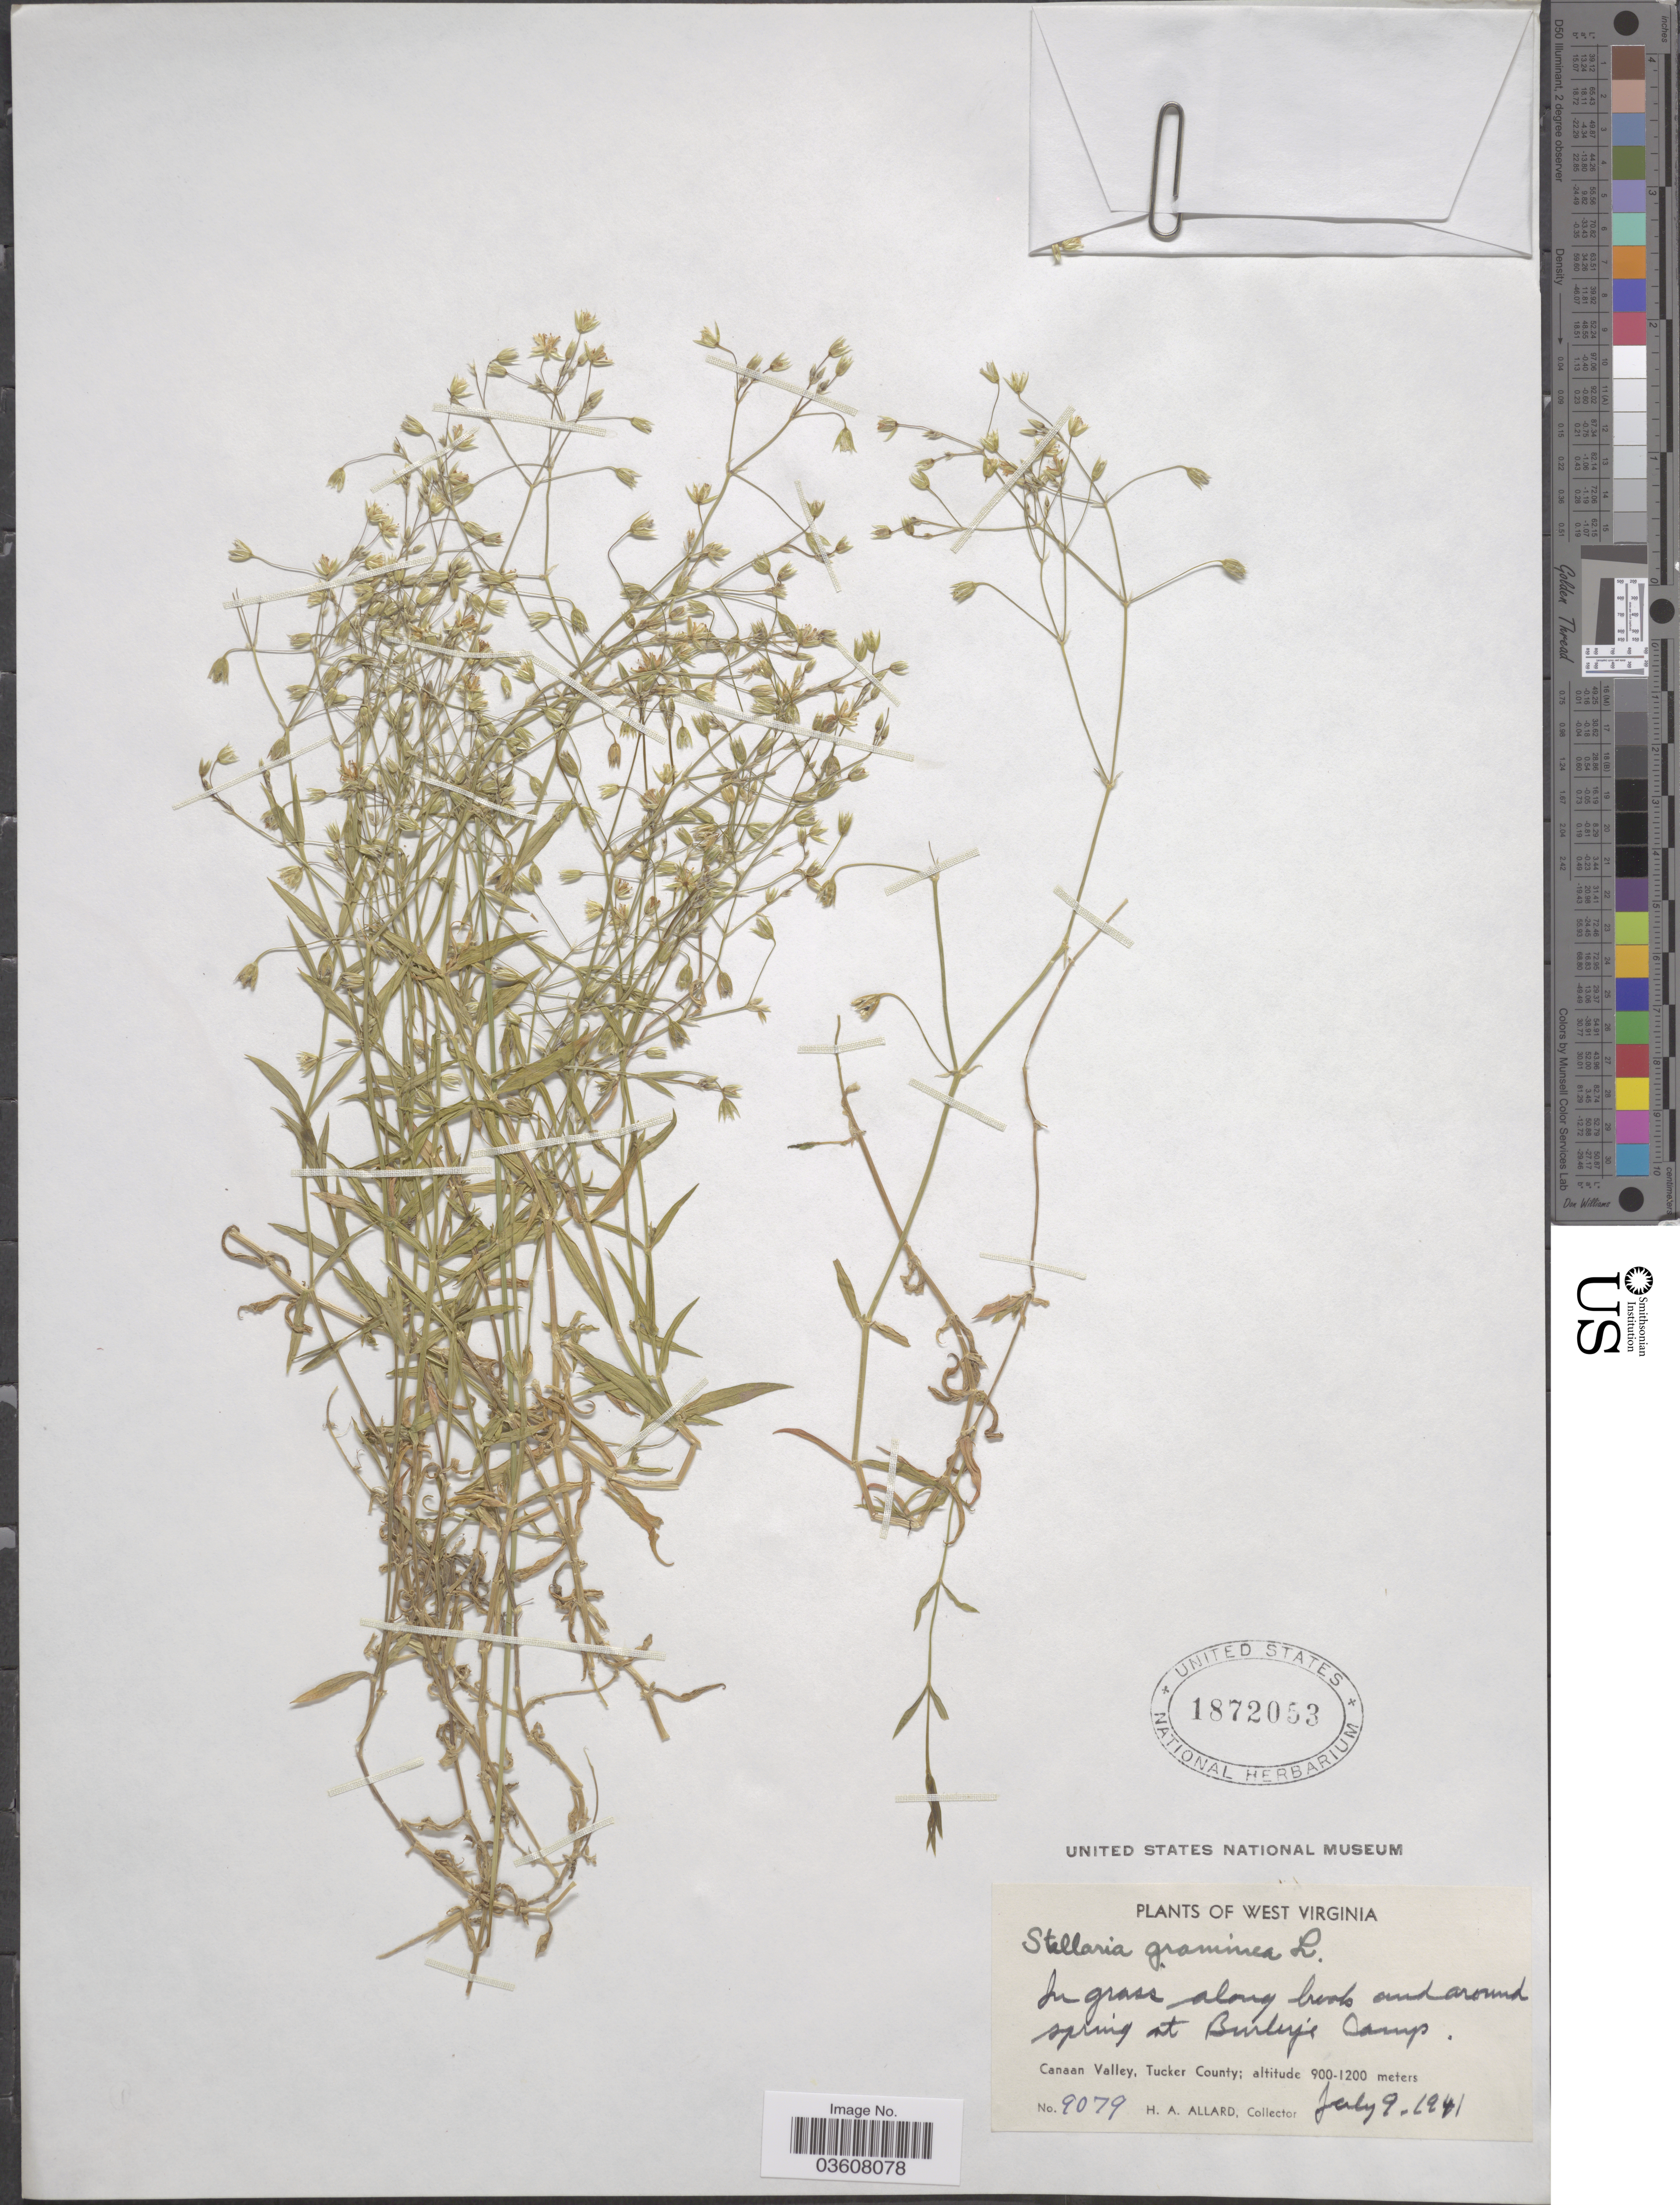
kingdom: Plantae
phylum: Tracheophyta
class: Magnoliopsida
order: Caryophyllales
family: Caryophyllaceae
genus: Stellaria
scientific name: Stellaria graminea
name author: L.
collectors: H. A. Allard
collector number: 9079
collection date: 1941-07-09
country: United States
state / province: West Virginia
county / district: Tucker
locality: Burley's Camp. Canaan Valley, Tucker County.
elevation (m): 900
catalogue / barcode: US 1872053